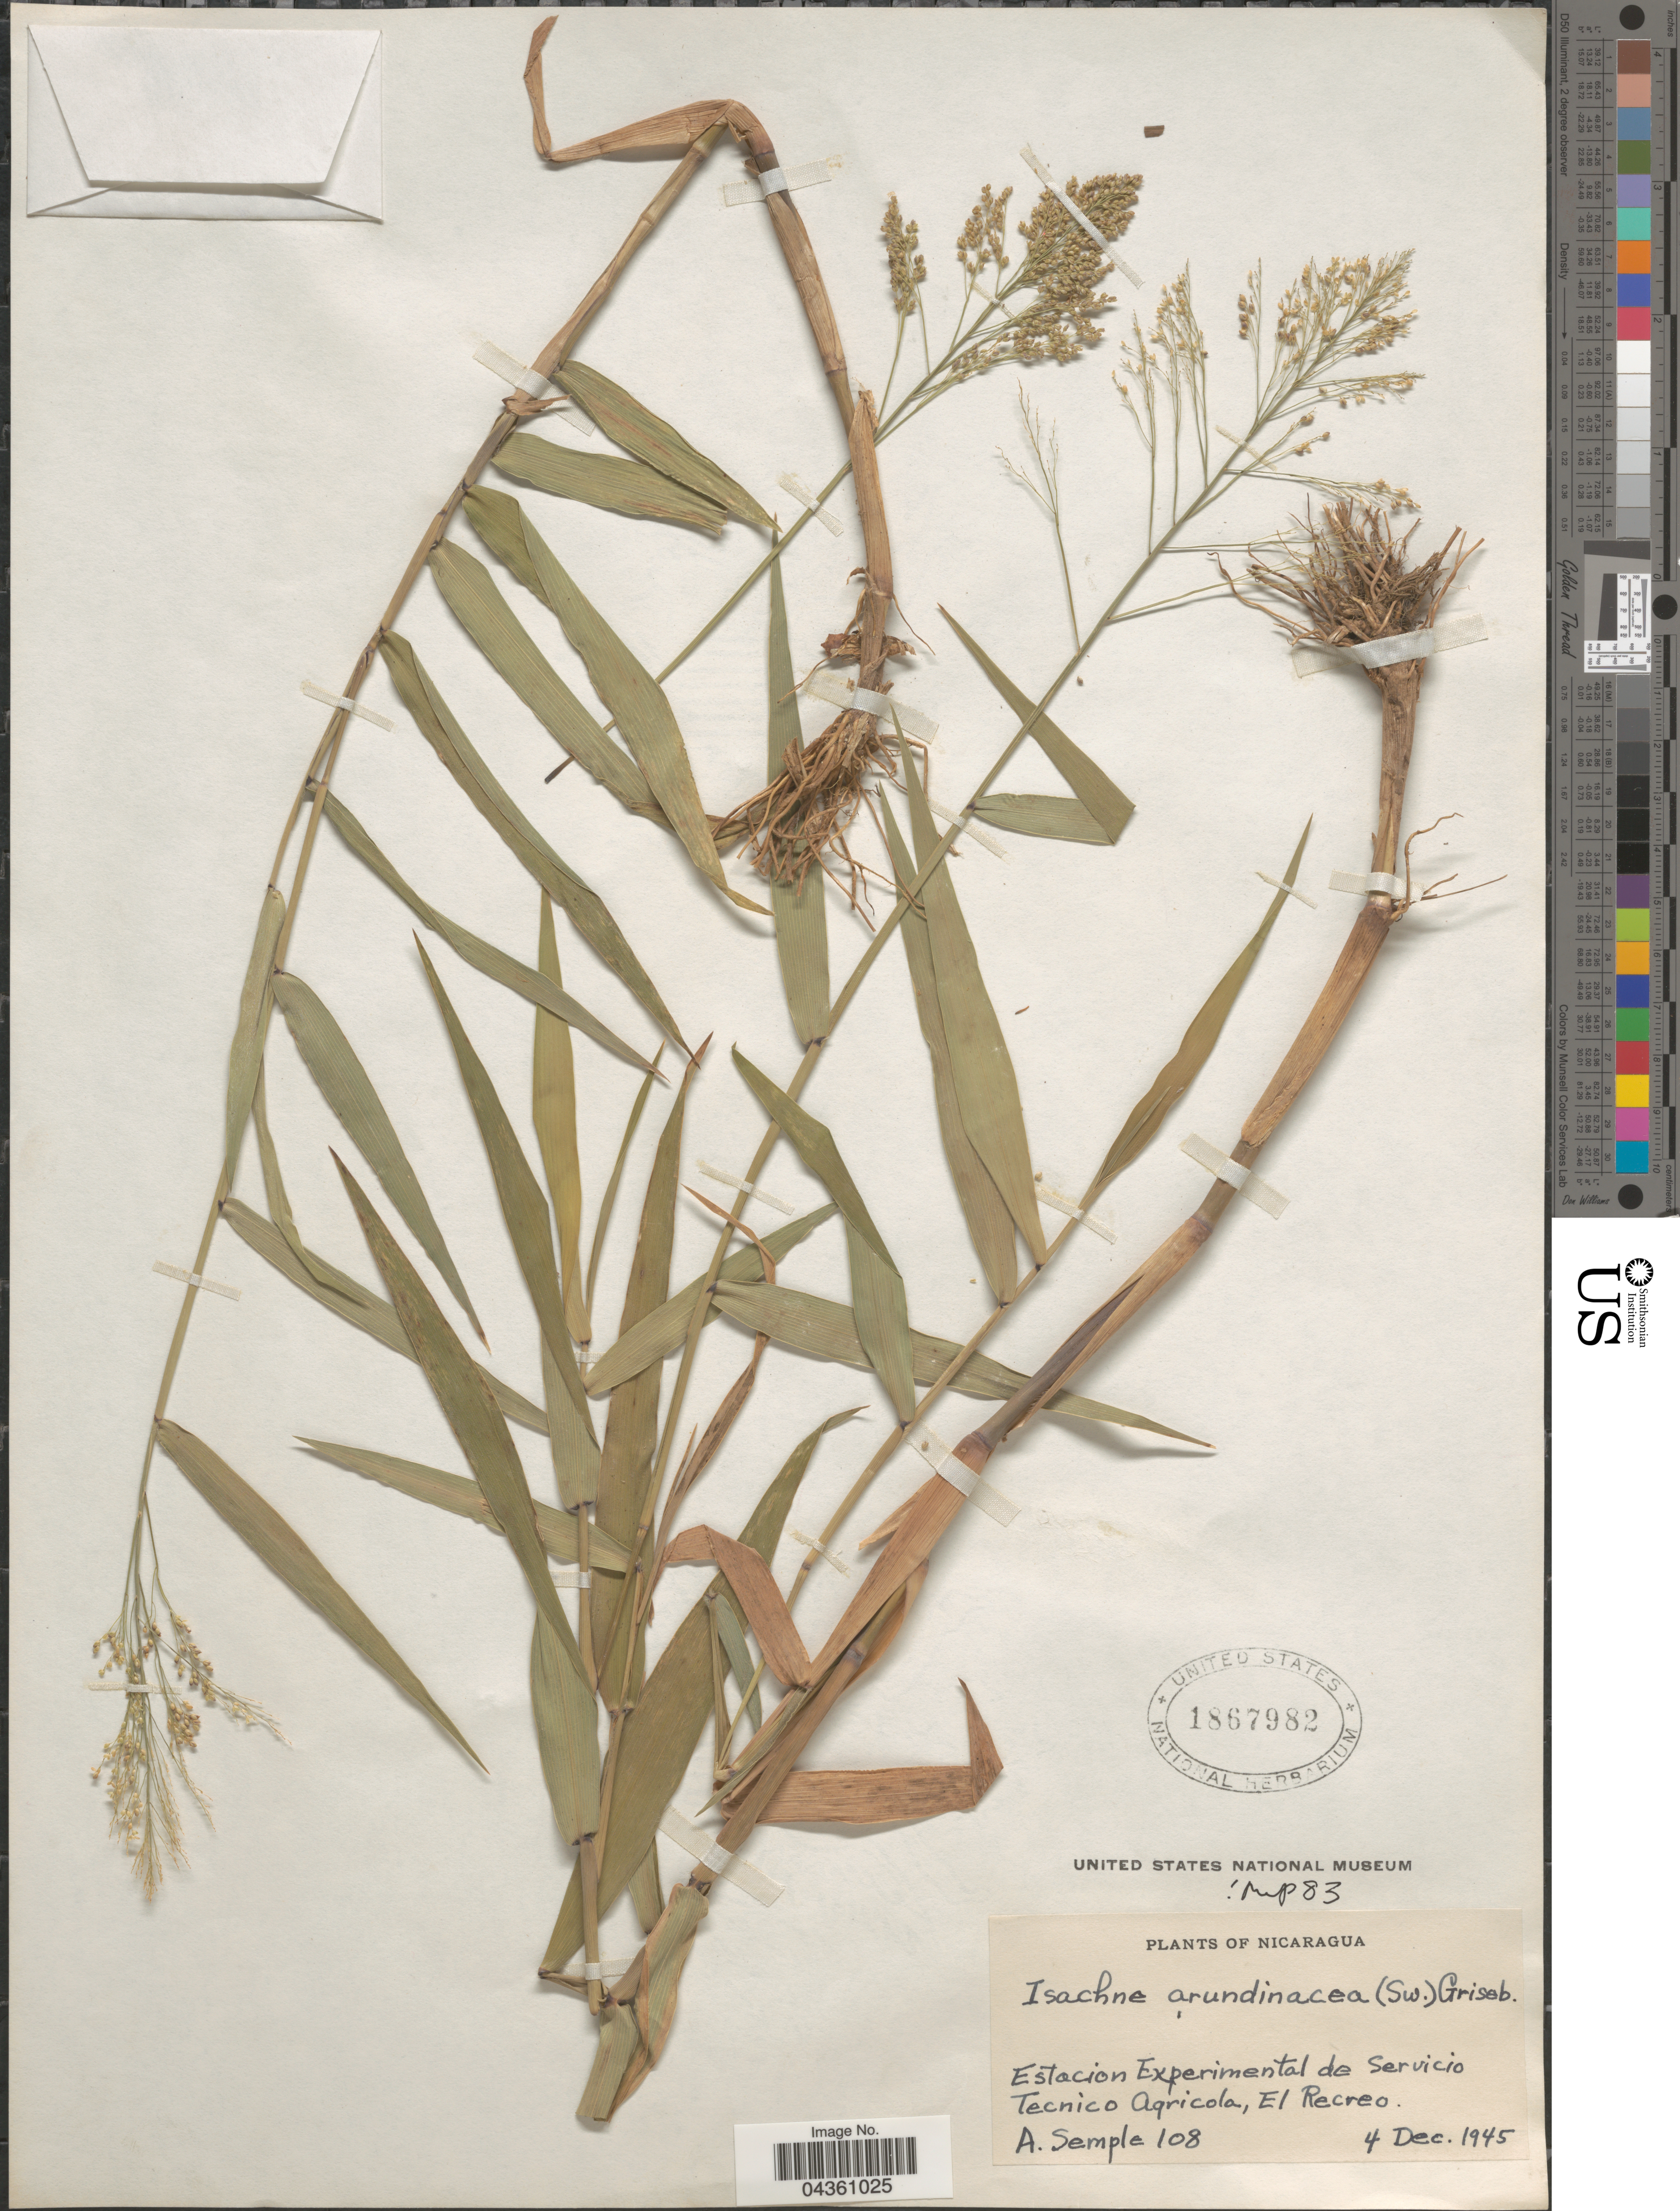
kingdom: Plantae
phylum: Tracheophyta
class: Liliopsida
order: Poales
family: Poaceae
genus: Isachne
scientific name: Isachne arundinacea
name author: (Sw.) Griseb.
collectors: A. Semple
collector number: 108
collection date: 1945-12-04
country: Nicaragua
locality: Estacion Experimental de Servicio Tecnico Agricola, El Recreo.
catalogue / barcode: US 1867982